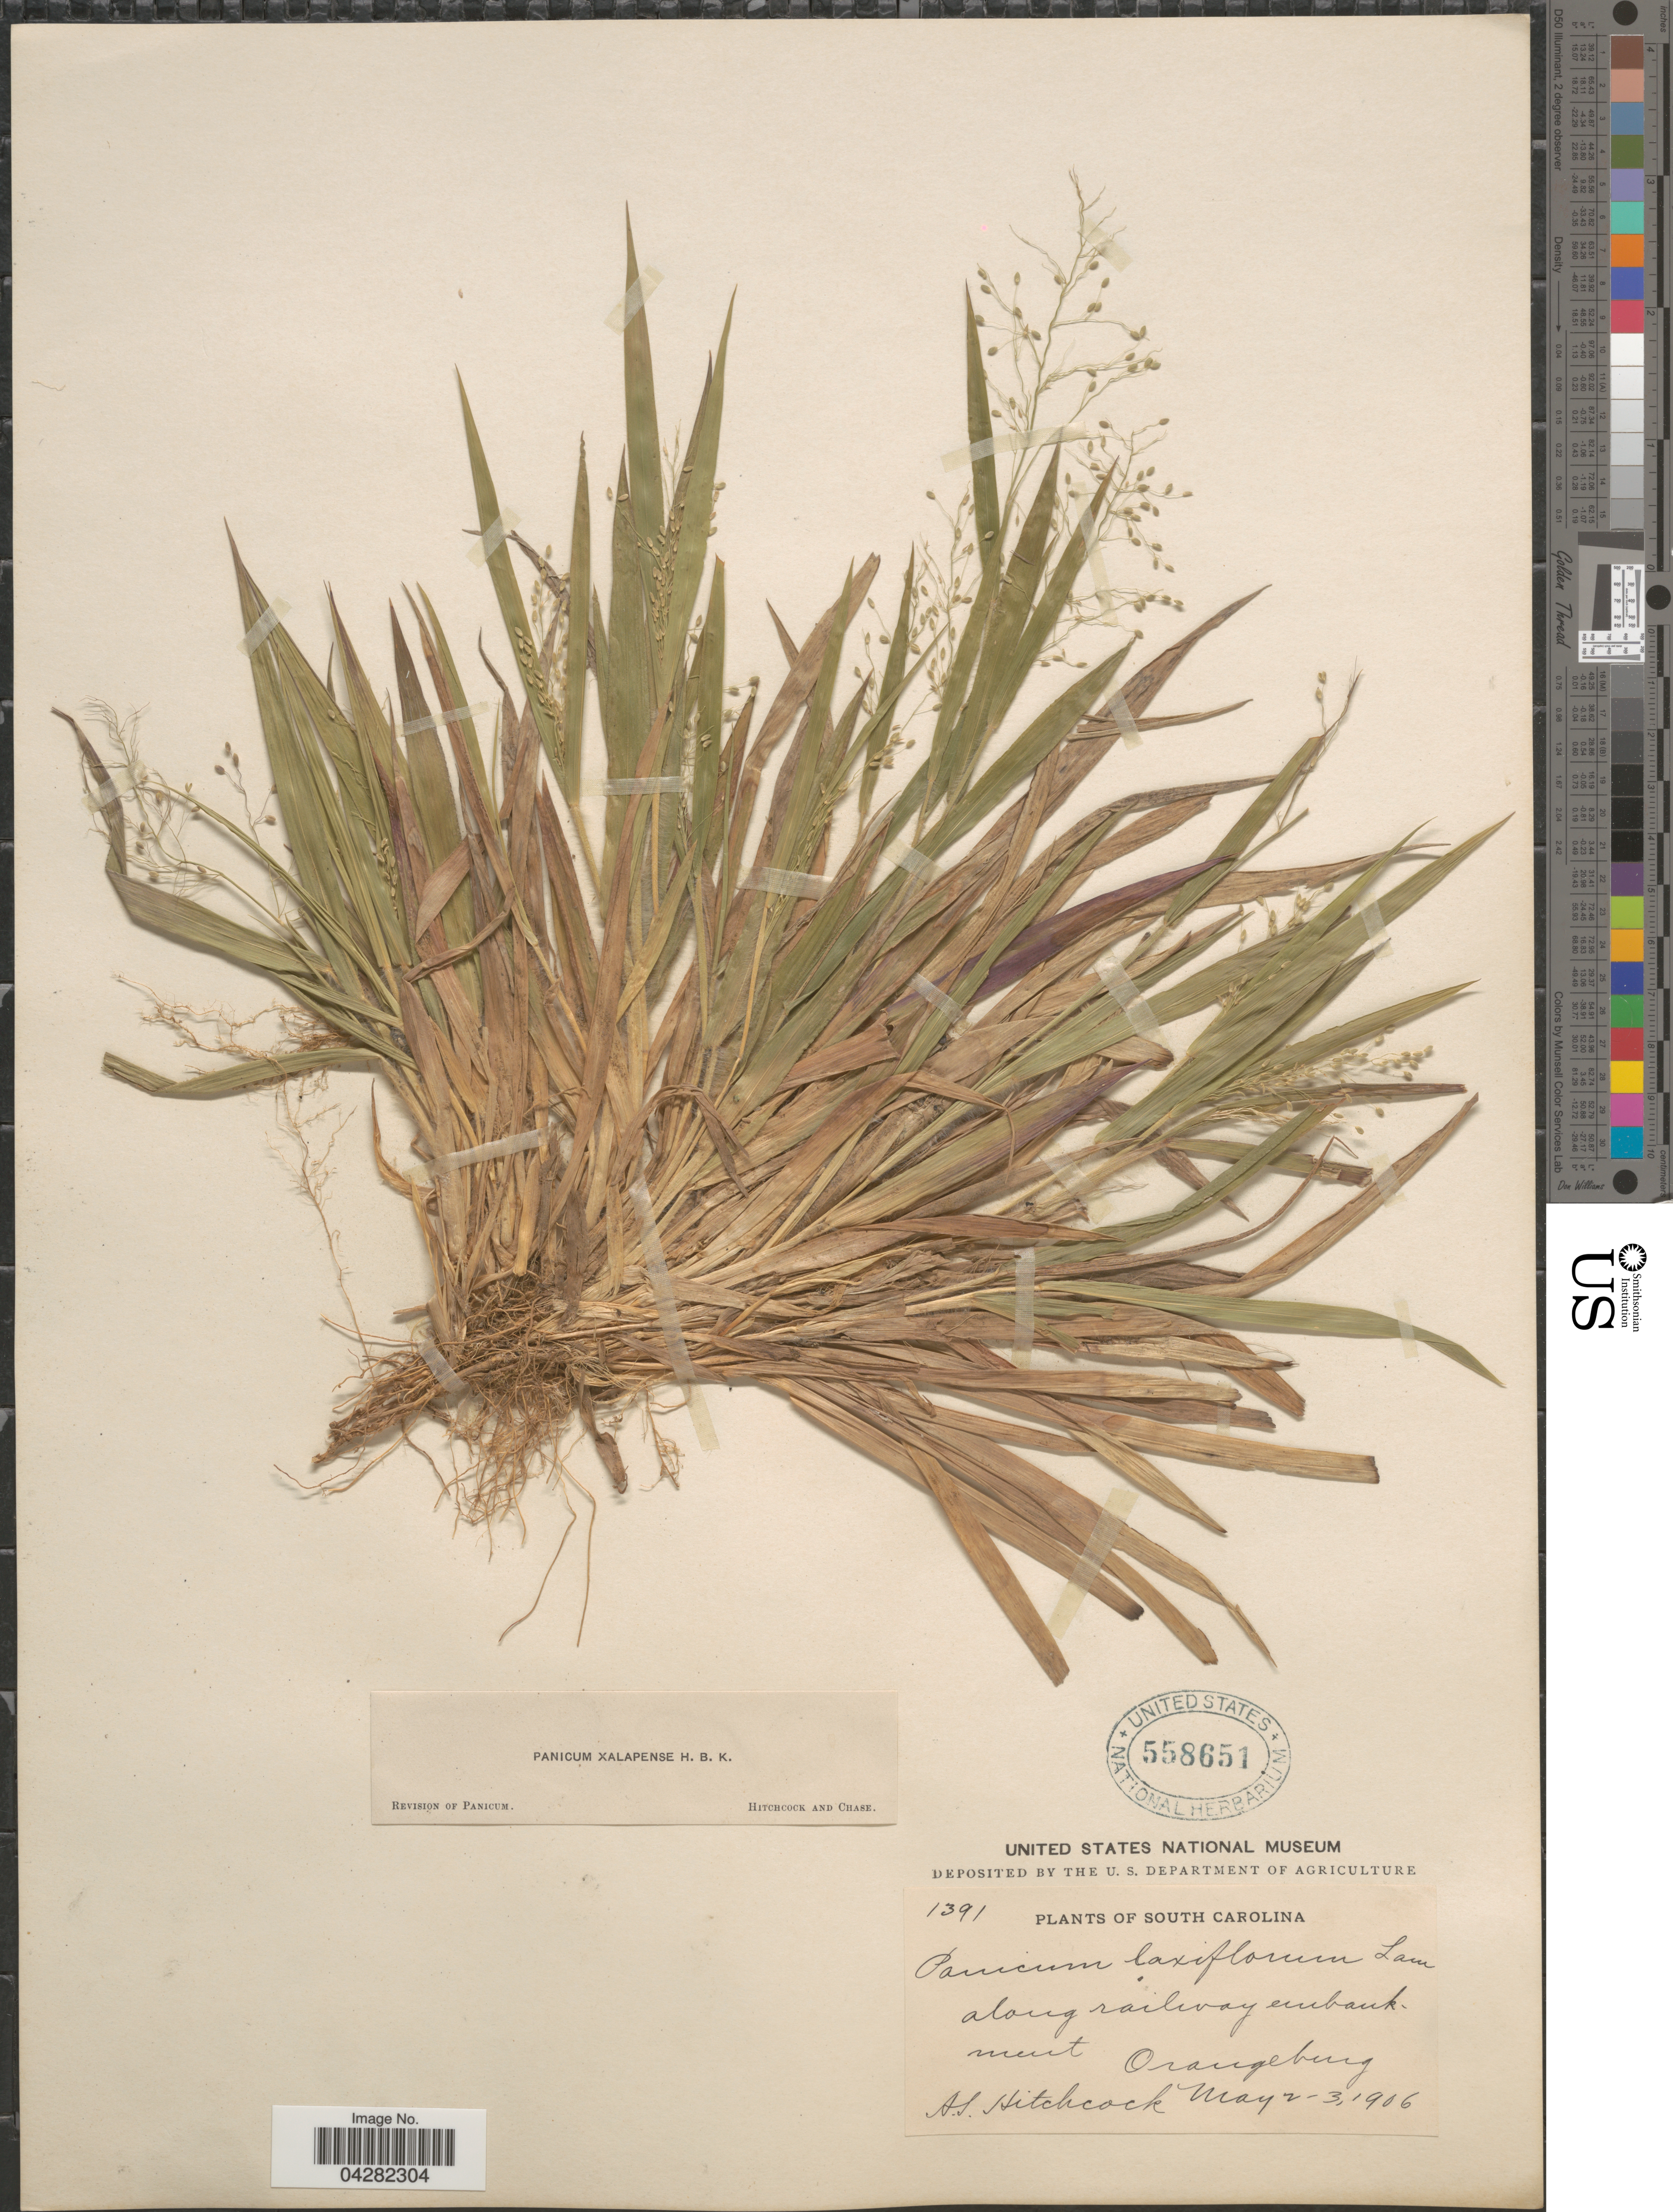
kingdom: Plantae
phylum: Tracheophyta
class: Liliopsida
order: Poales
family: Poaceae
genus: Dichanthelium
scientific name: Dichanthelium laxiflorum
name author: (Lam.) Gould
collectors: A. S. Hitchcock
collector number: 1391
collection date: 1906-05-02/1906-05-03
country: United States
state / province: South Carolina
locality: Along railway embankment. Orangeburg.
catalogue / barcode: US 558651